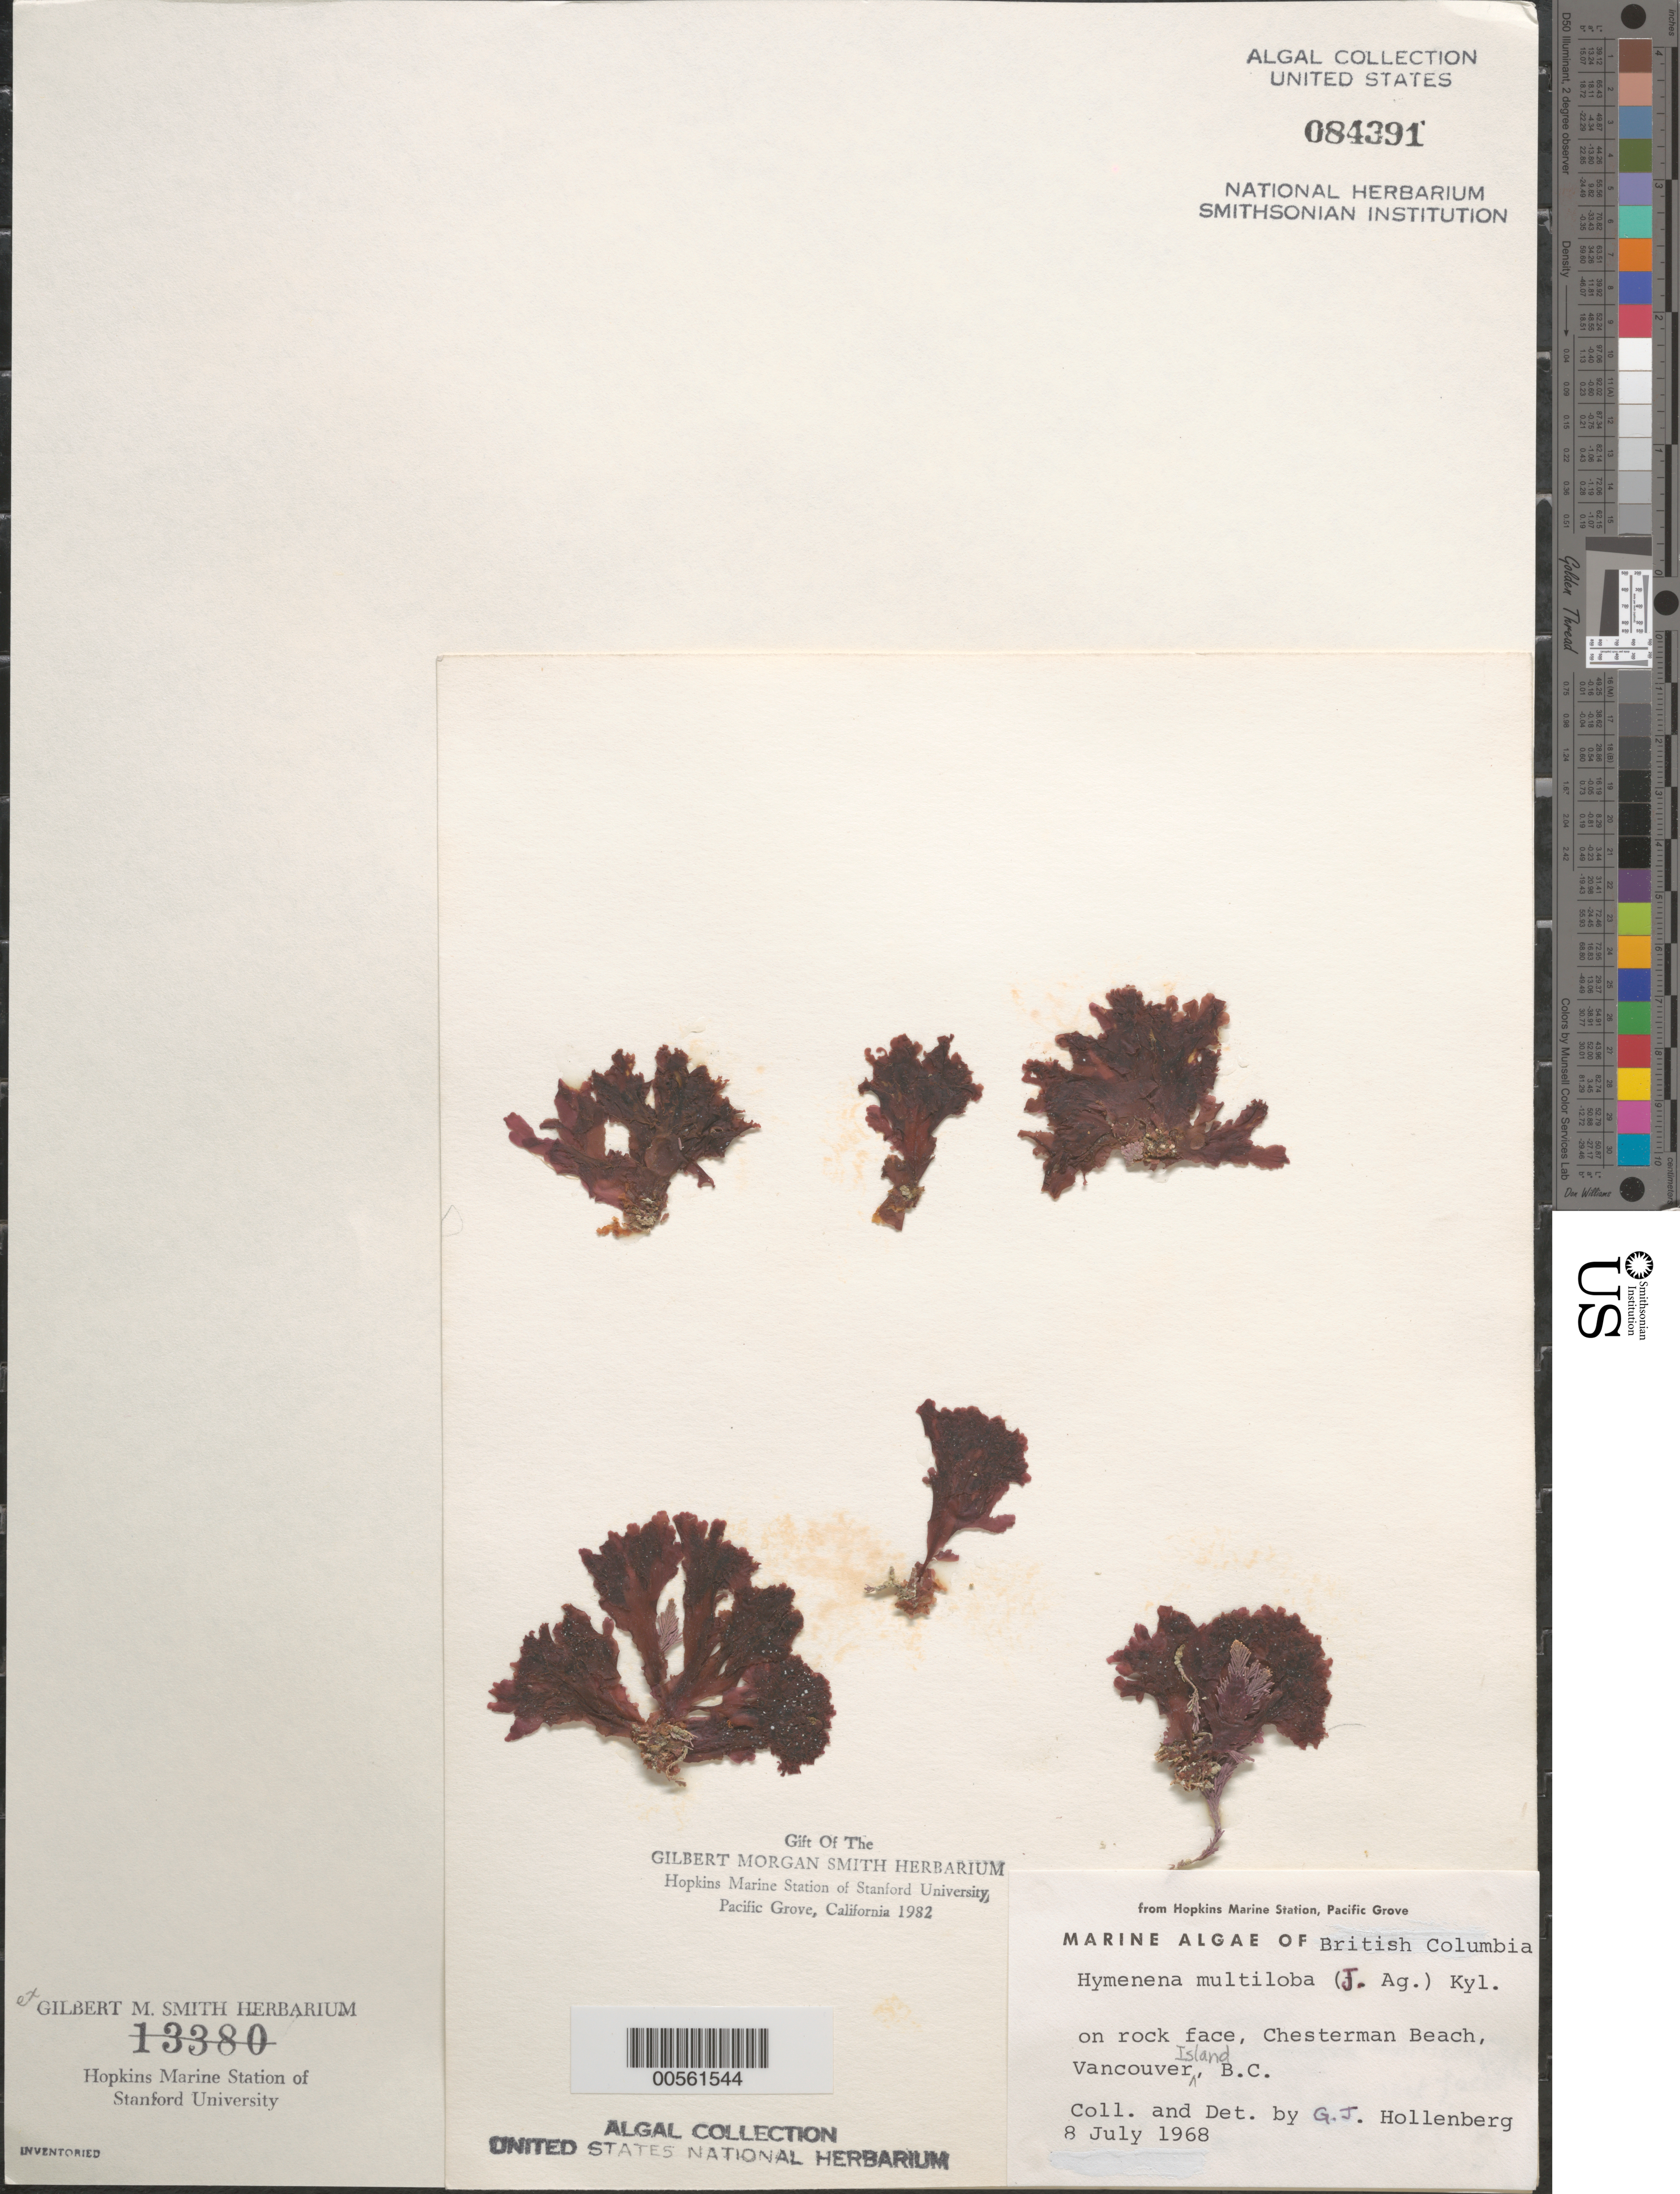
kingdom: Plantae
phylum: Rhodophyta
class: Florideophyceae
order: Ceramiales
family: Delesseriaceae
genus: Hymenena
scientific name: Hymenena multiloba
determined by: Hollenberg, George J.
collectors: G. Hollenberg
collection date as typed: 08 Jul 1968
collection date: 1968-07-08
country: Canada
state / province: British Columbia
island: Vancouver Island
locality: Chesterman Beach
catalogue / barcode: US 84391